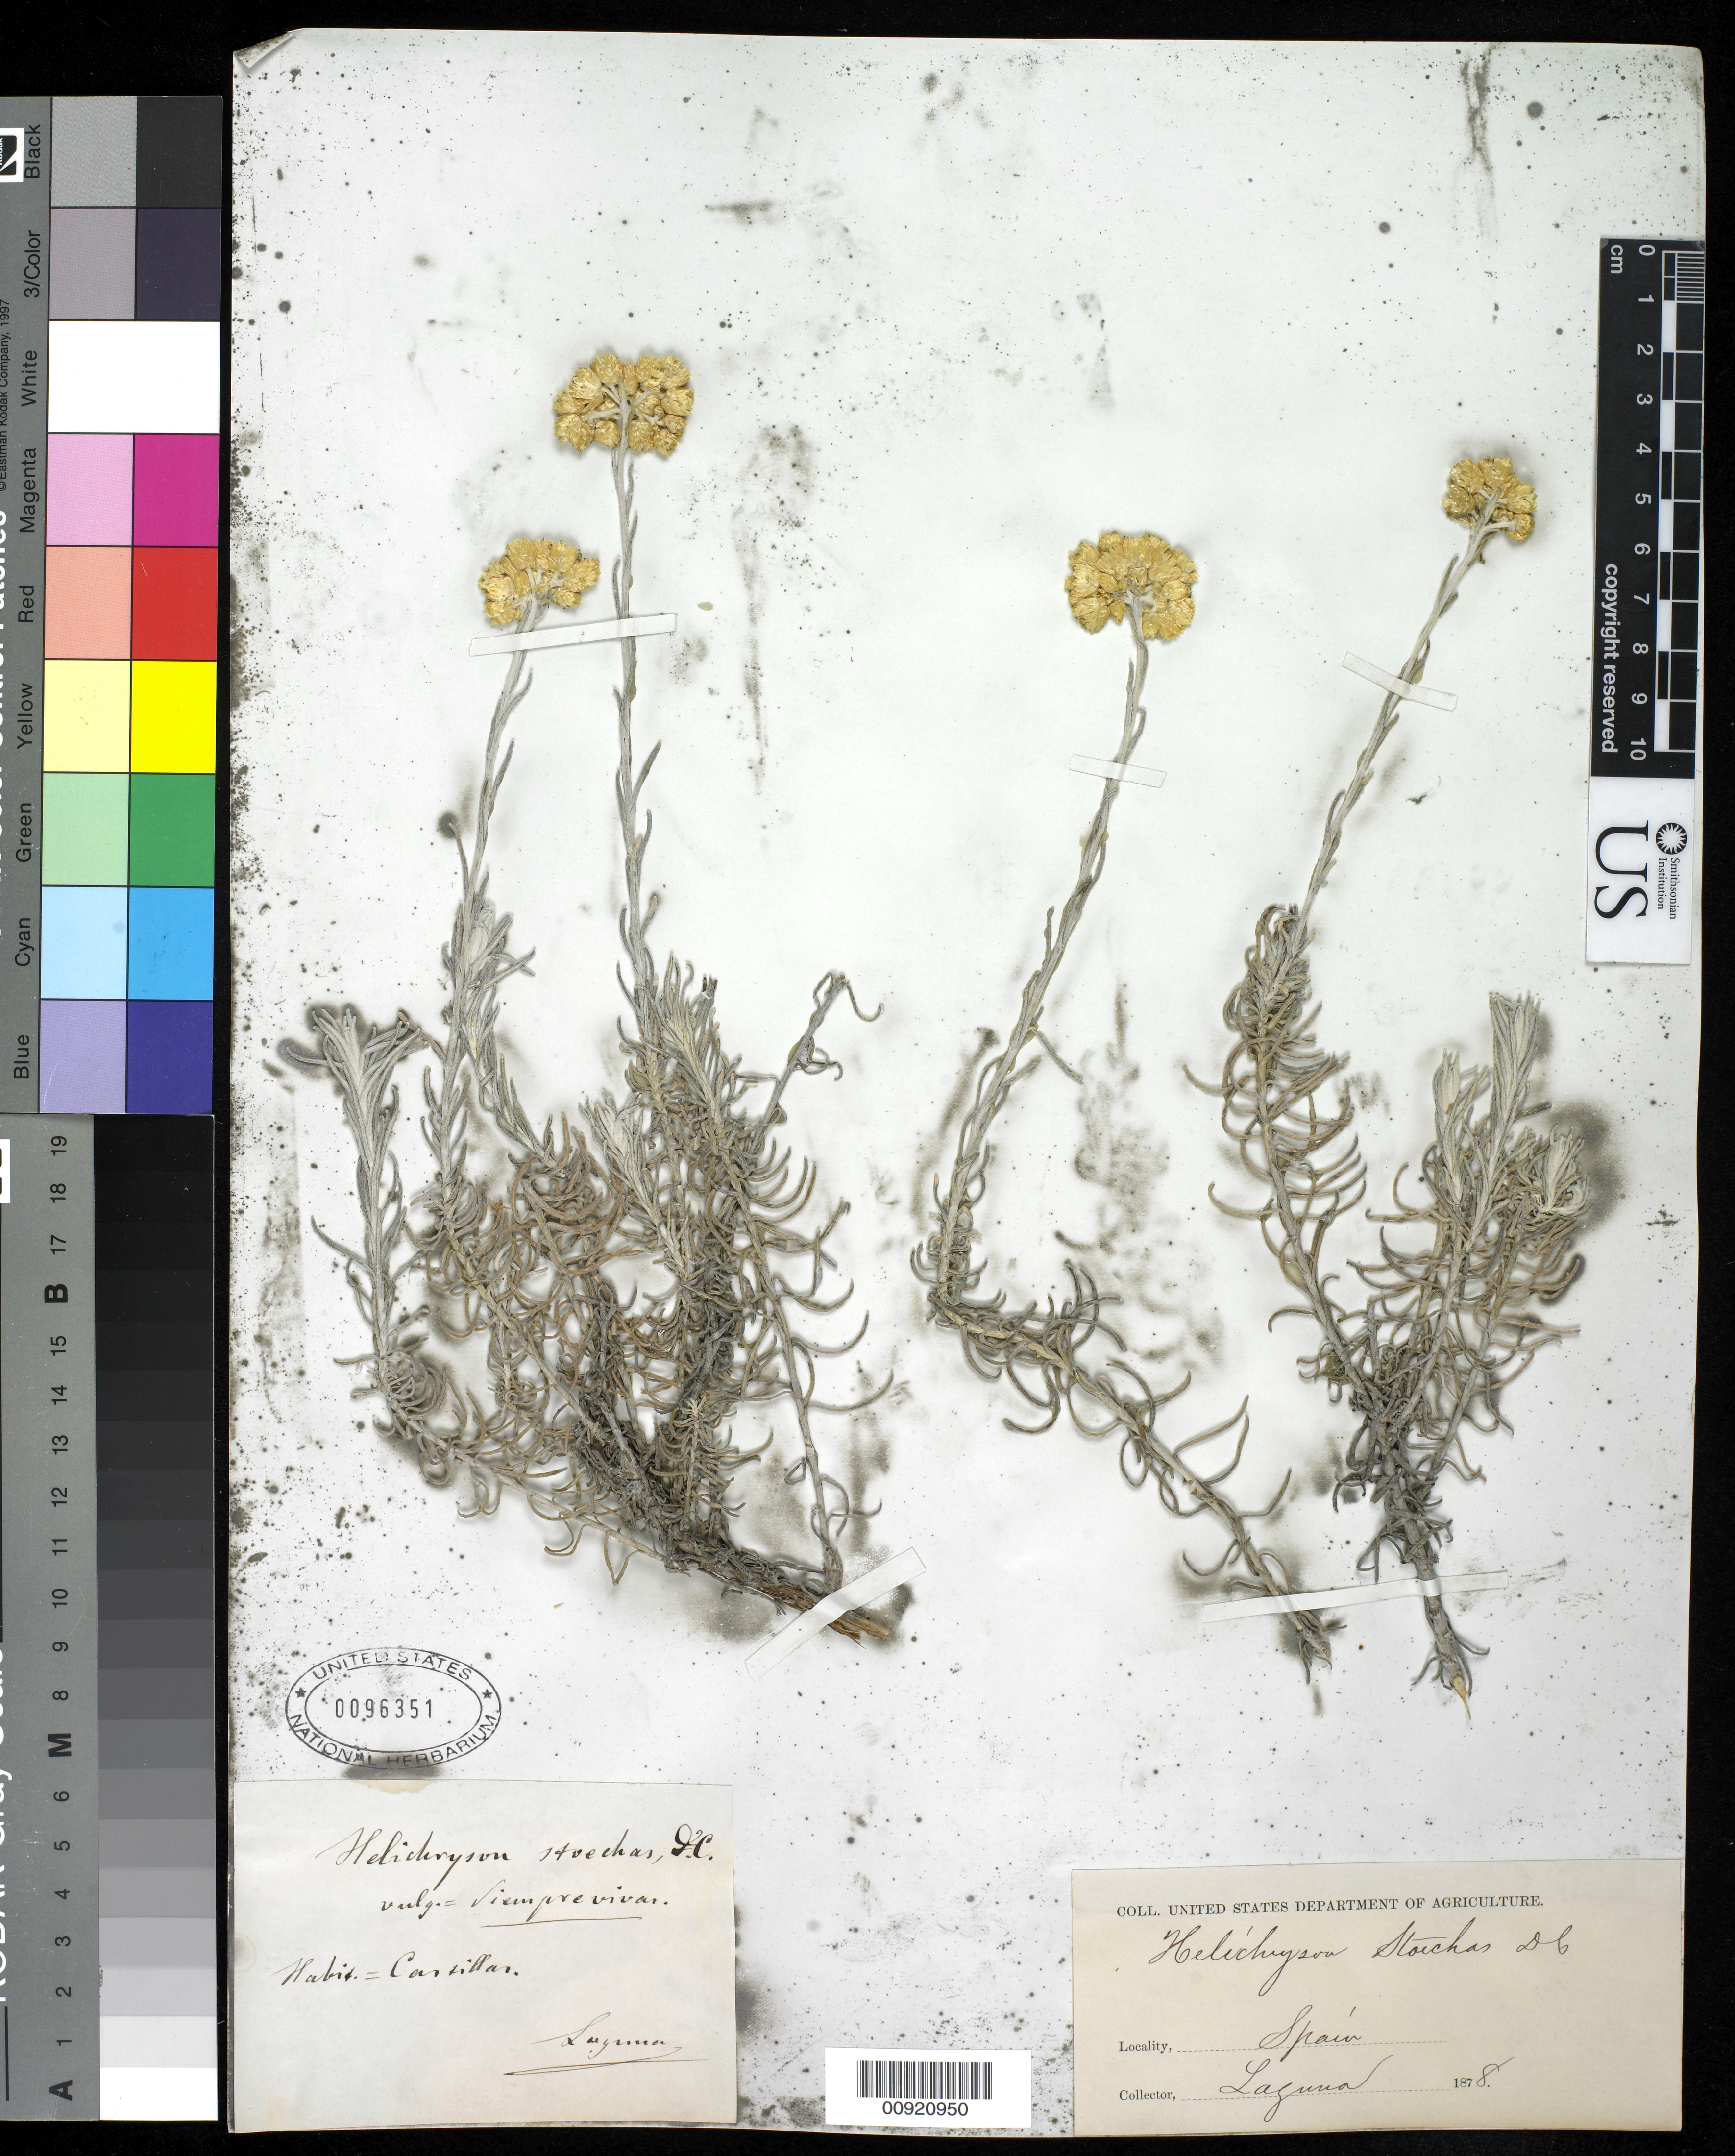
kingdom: Plantae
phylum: Tracheophyta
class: Magnoliopsida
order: Asterales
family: Asteraceae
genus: Helichrysum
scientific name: Helichrysum stoechas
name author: DC.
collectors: -. Laguna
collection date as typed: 1878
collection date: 1878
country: Spain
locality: Canillan (sp)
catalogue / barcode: US 96351